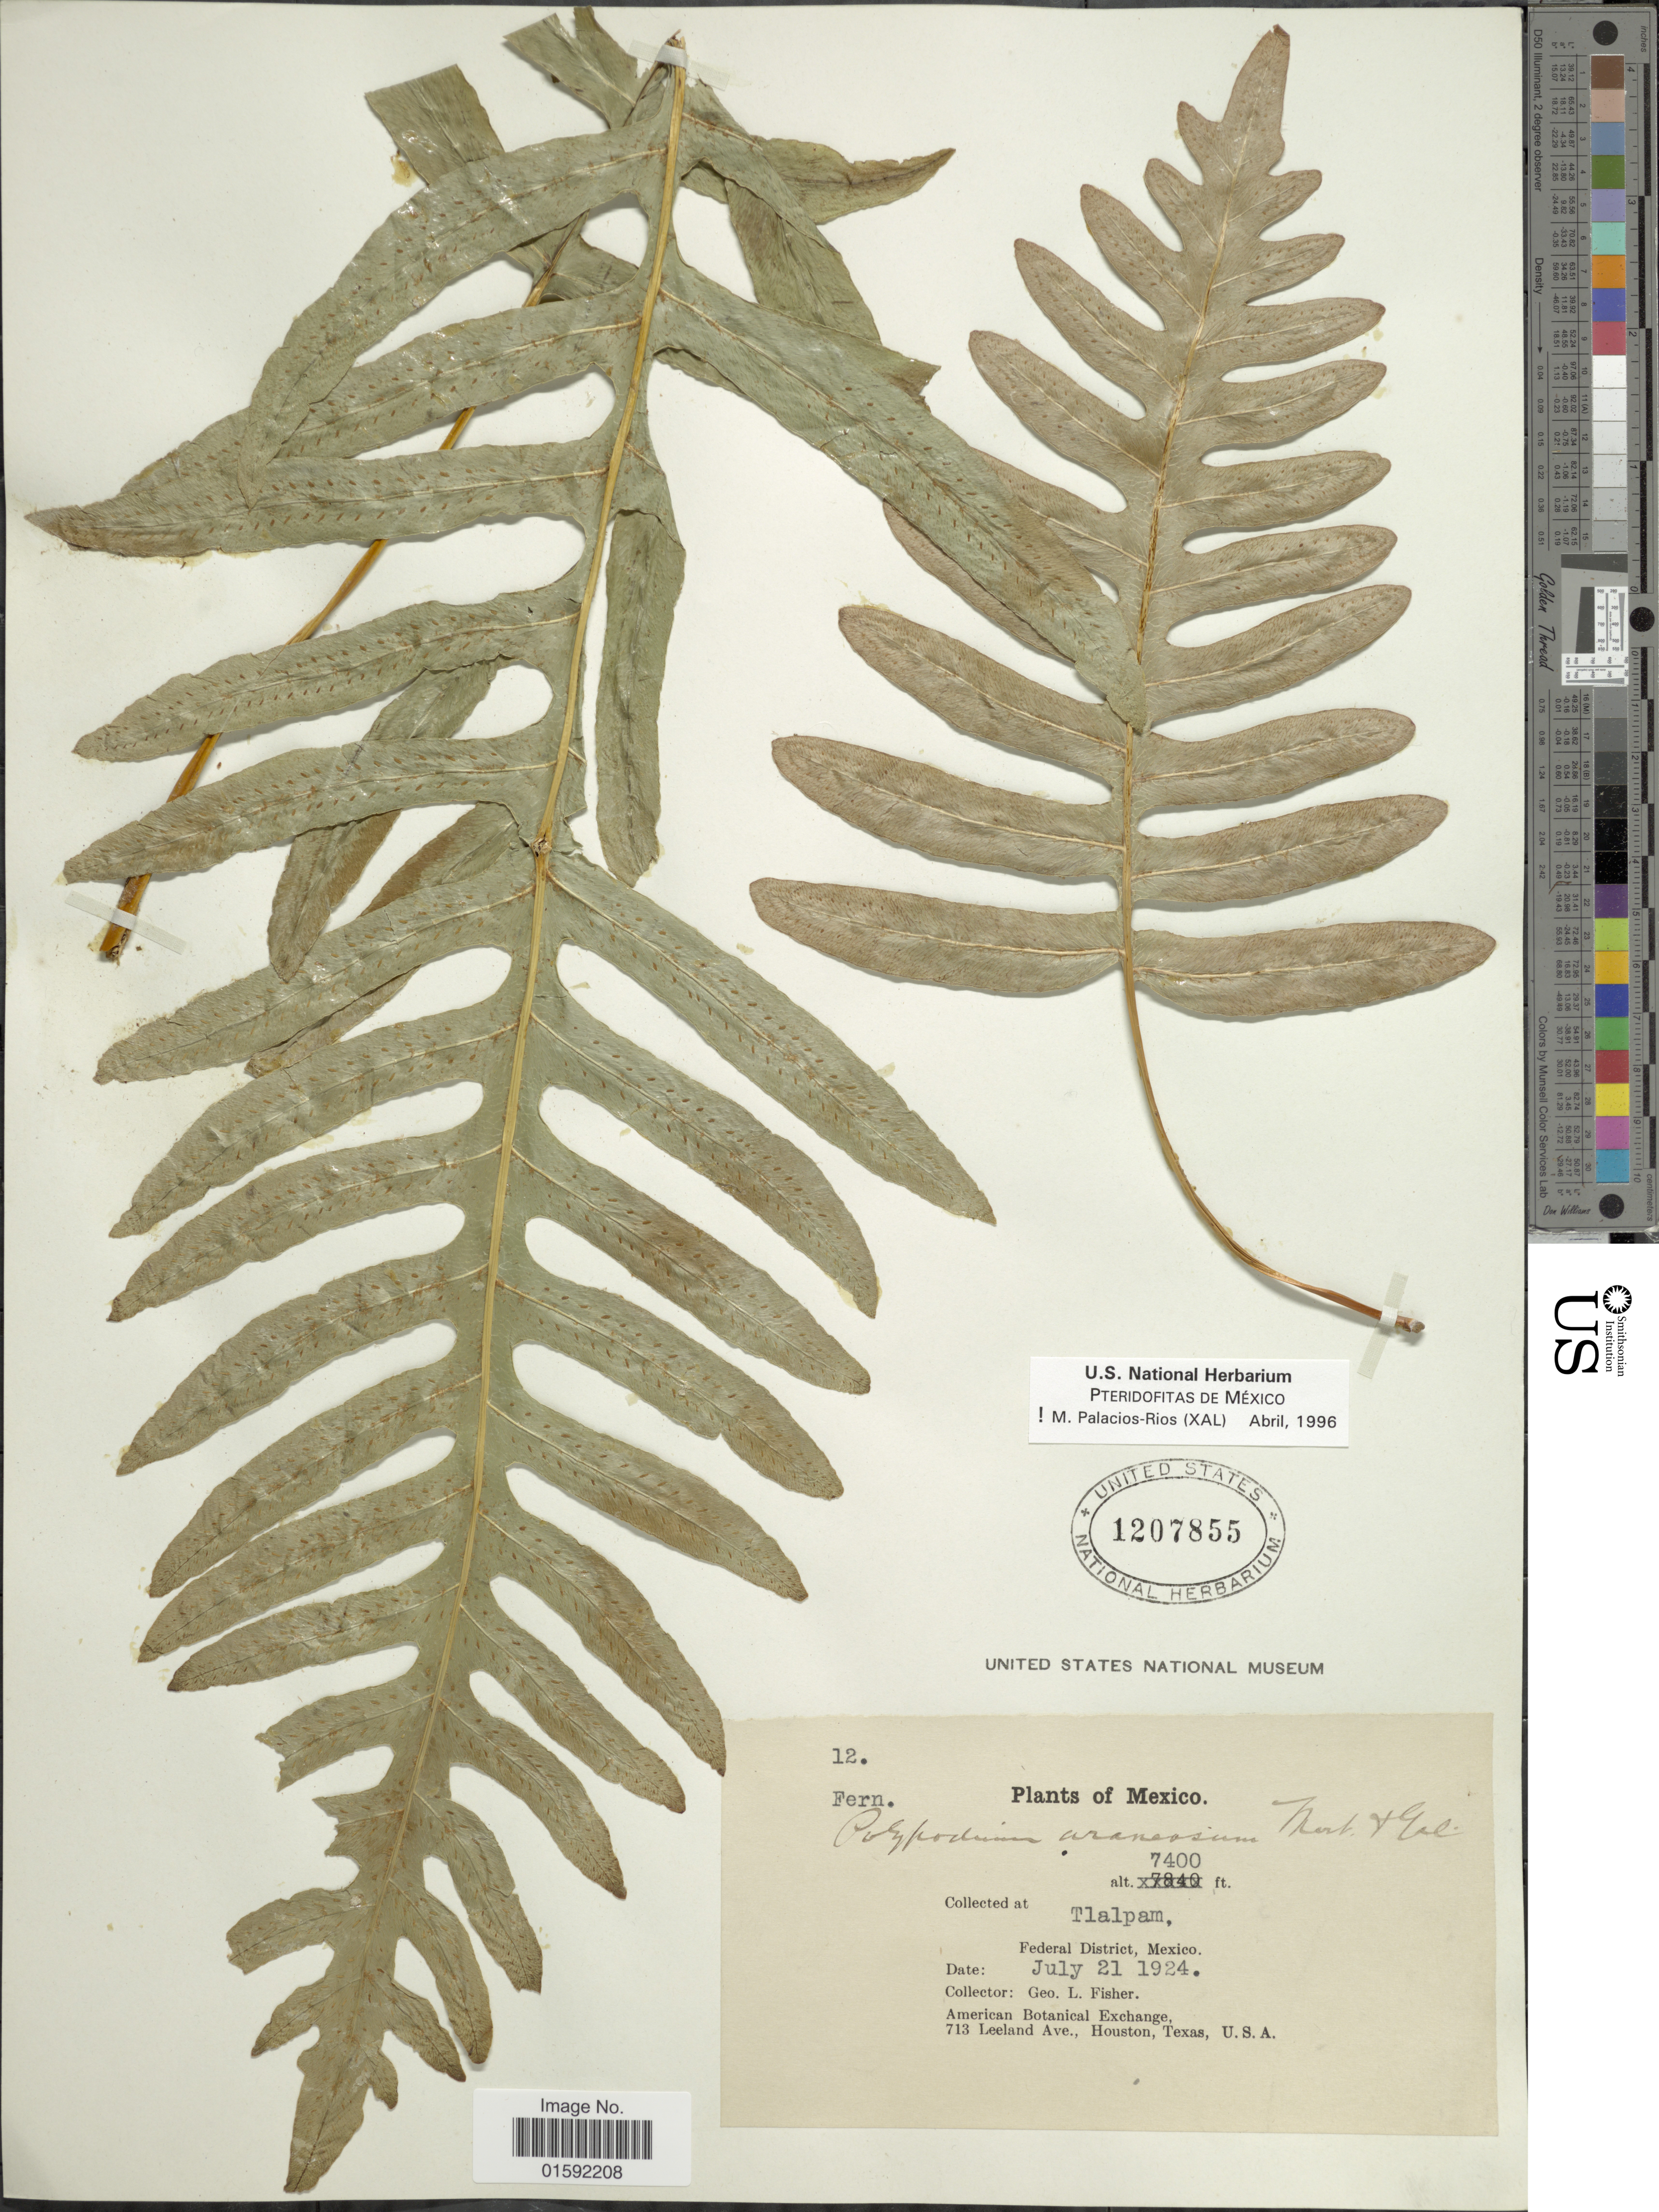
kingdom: Plantae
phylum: Tracheophyta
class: Polypodiopsida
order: Polypodiales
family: Polypodiaceae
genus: Phlebodium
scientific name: Phlebodium araneosum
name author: (M. Martens) Mickel & Beitel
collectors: G. L. Fisher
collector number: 12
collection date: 1924-07-21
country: Mexico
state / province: Distrito Federal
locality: Tlalpam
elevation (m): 2256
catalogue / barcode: US 1207855